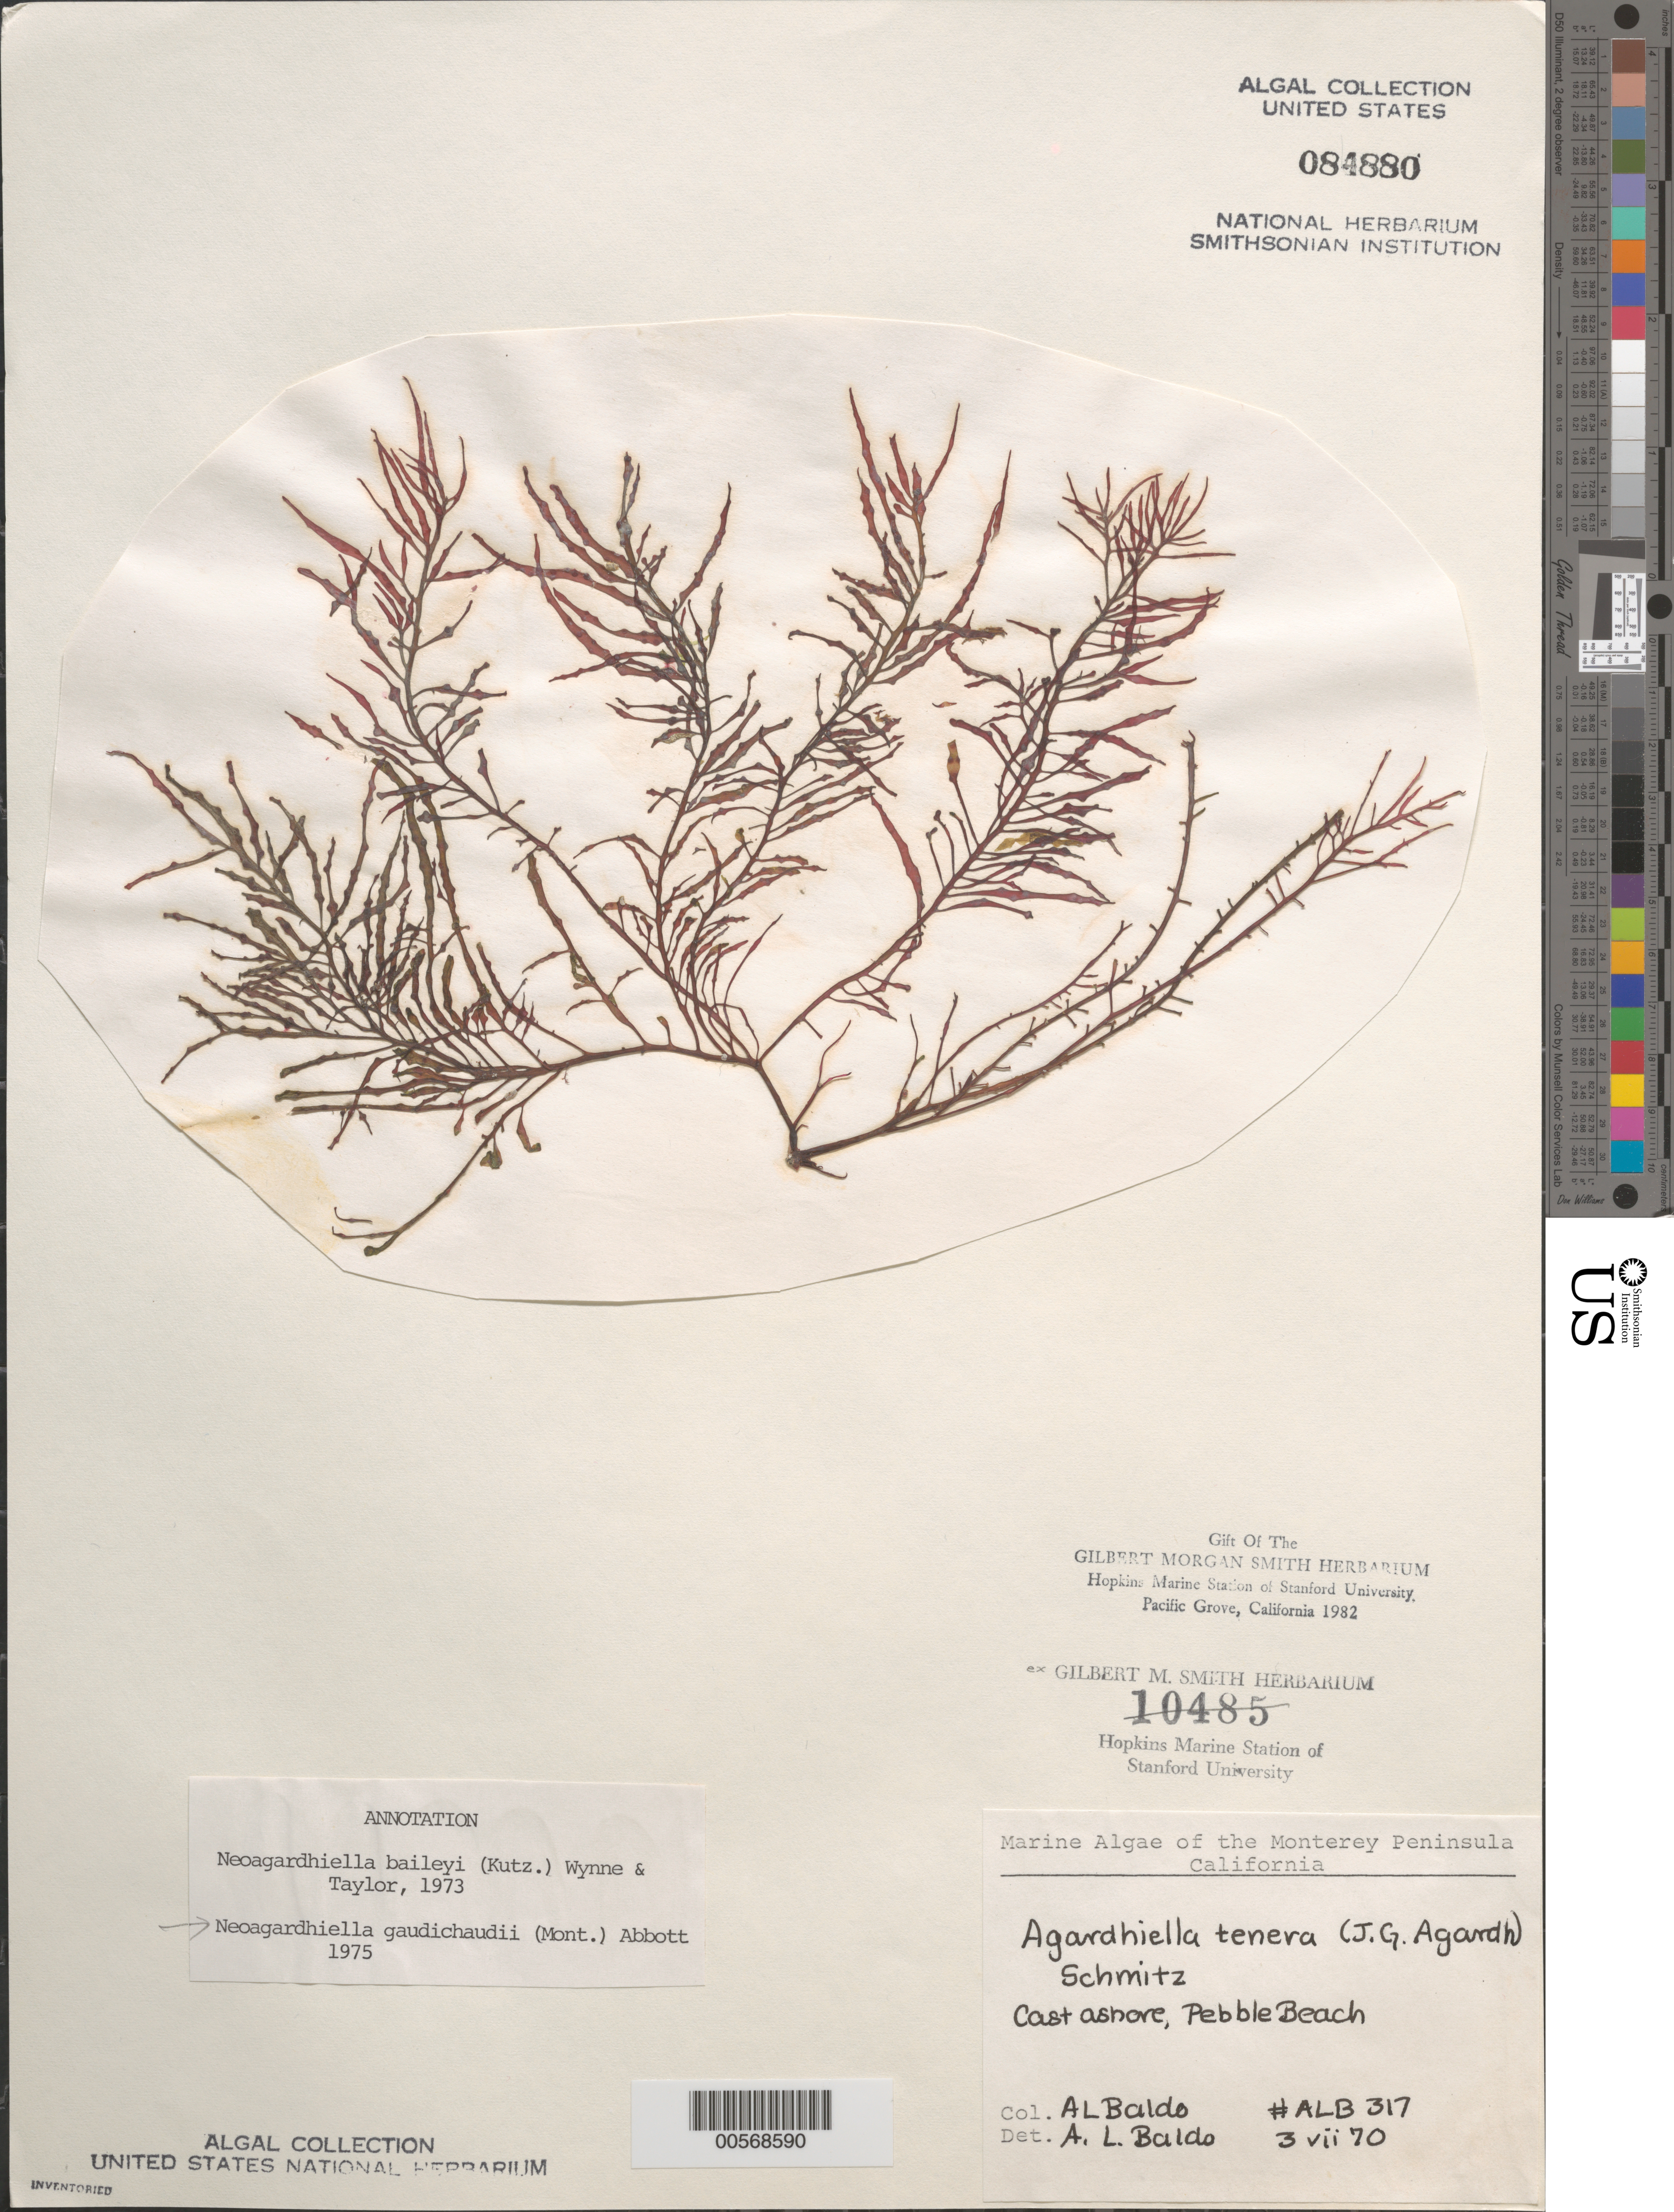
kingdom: Plantae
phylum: Rhodophyta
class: Florideophyceae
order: Gigartinales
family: Solieriaceae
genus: Sarcodiotheca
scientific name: Sarcodiotheca gaudichaudii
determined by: Algae name updating Project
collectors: A. Baldo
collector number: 317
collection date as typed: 03 Jul 1970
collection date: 1970-07-03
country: United States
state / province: California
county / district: Monterey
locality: Pebble Beach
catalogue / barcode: US 84880